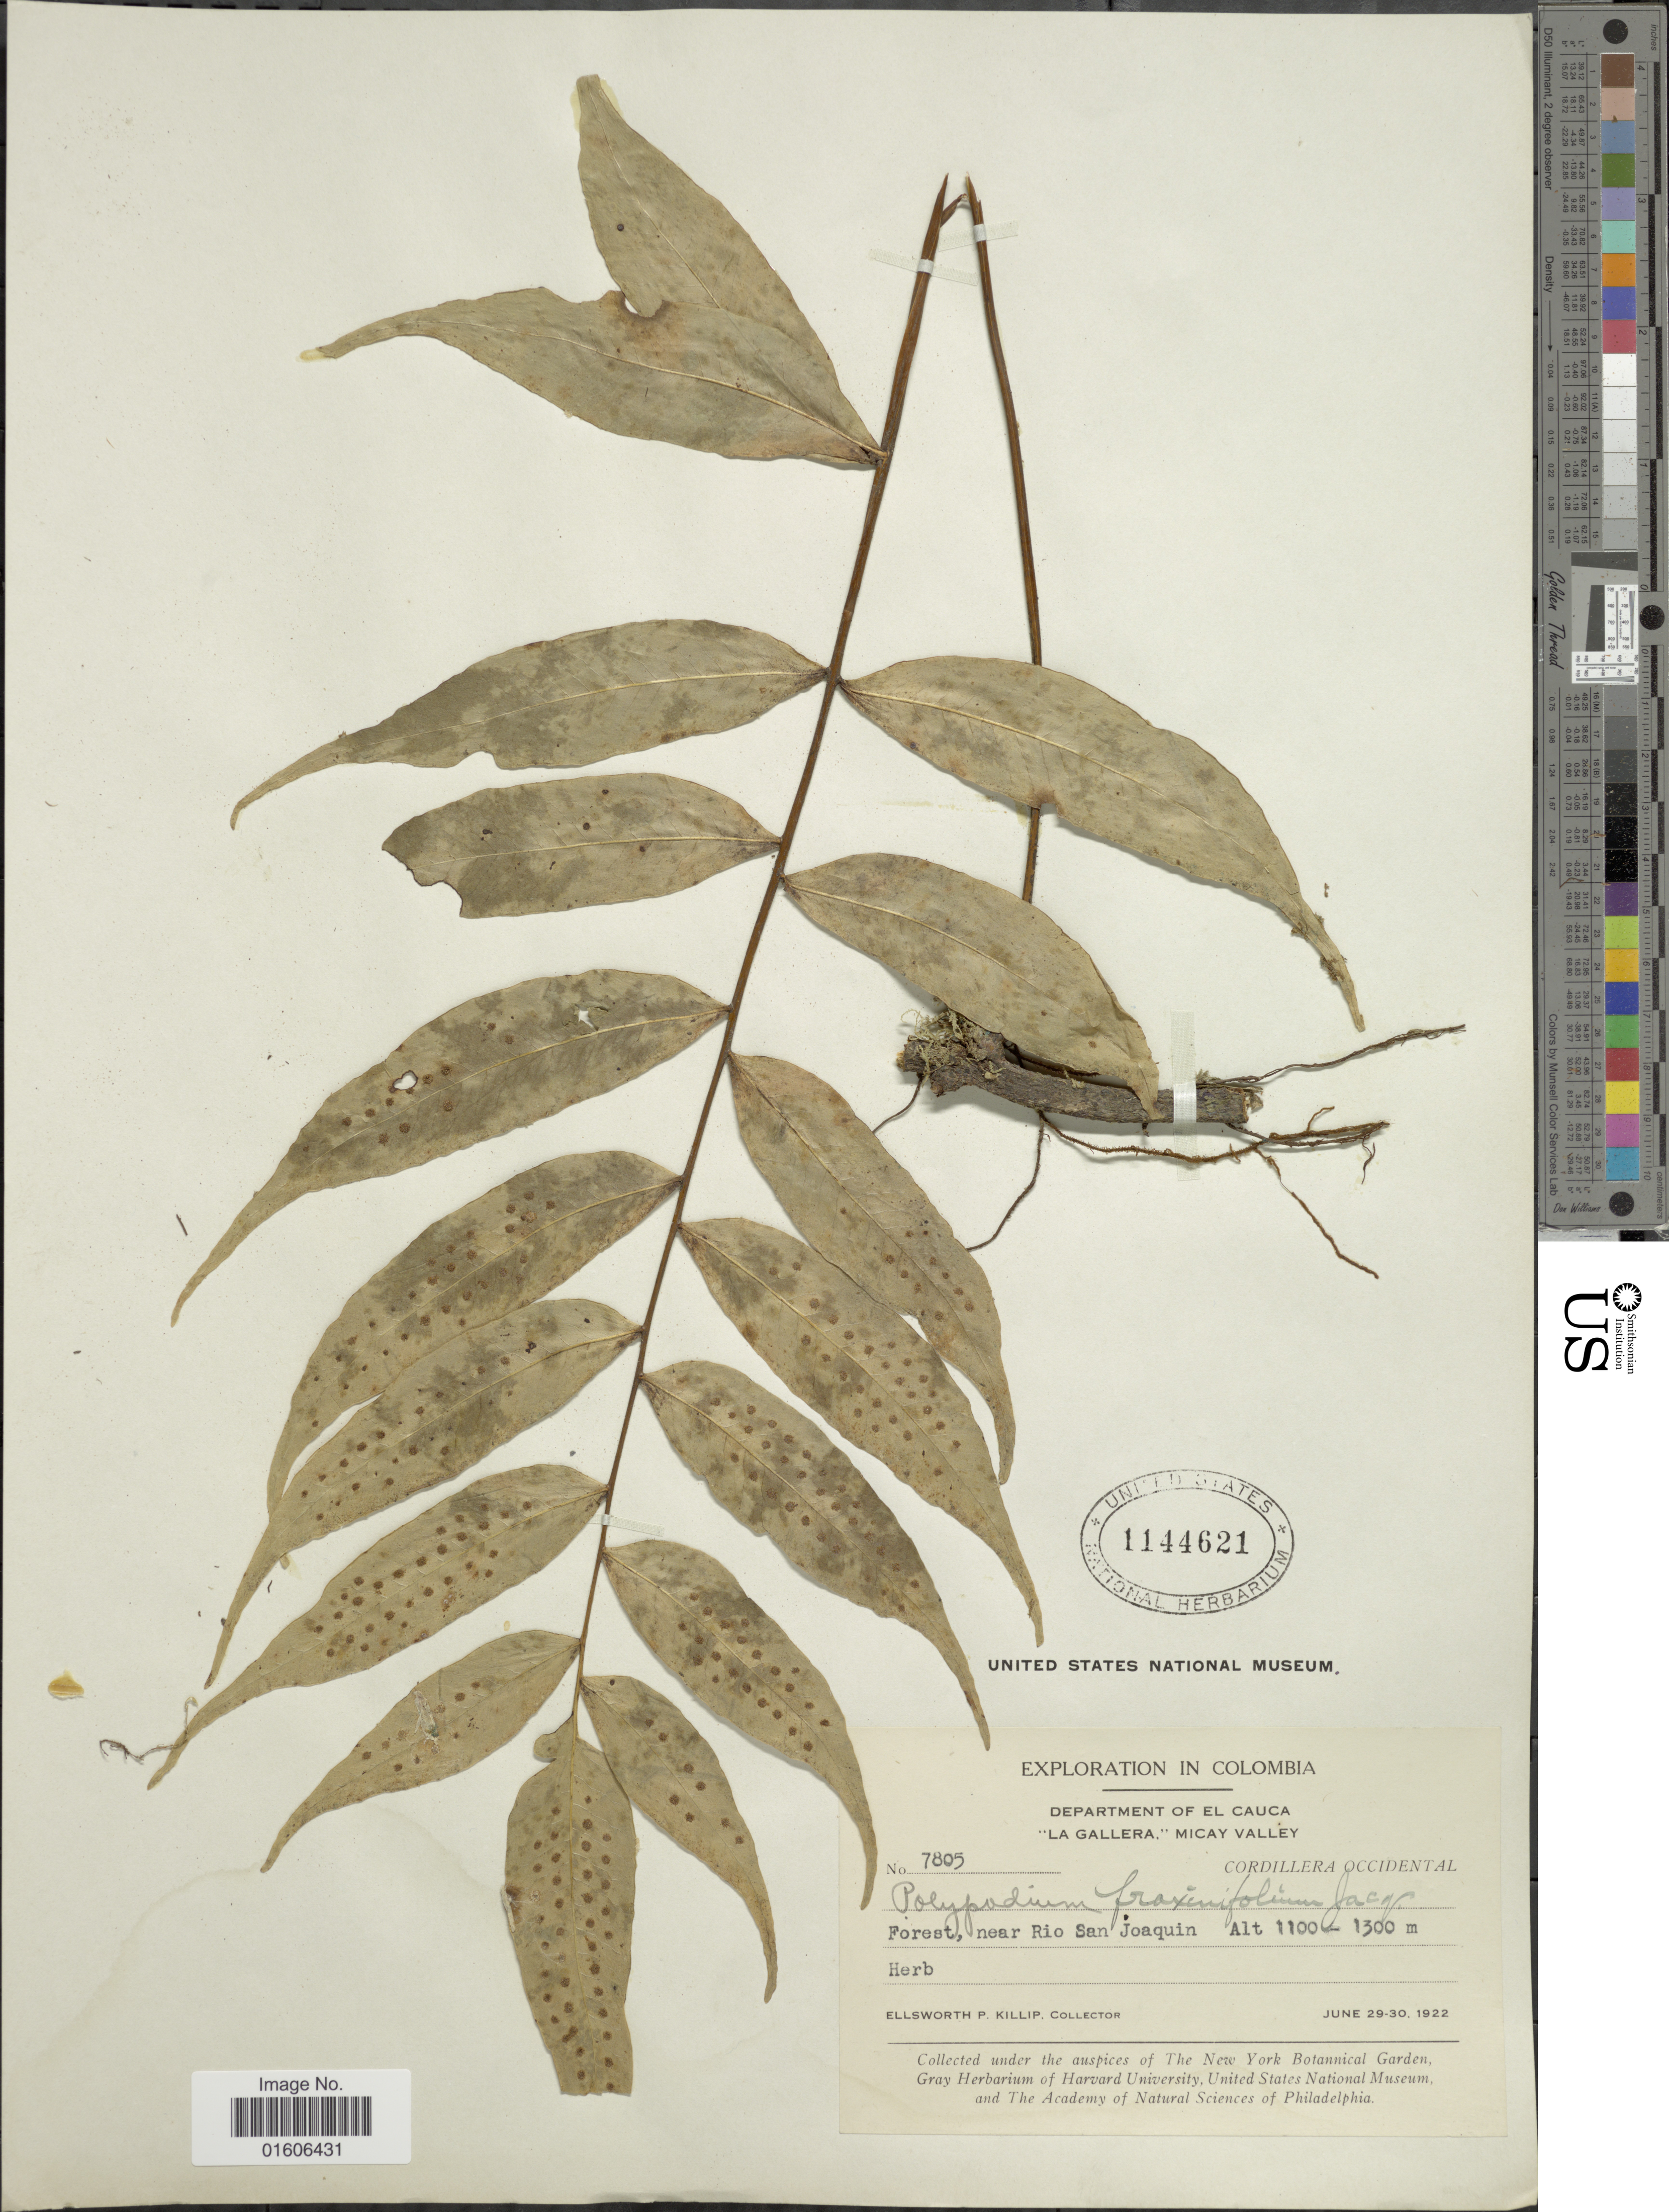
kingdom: Plantae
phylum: Tracheophyta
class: Polypodiopsida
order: Polypodiales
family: Polypodiaceae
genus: Serpocaulon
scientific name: Serpocaulon fraxinifolium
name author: (Jacq.) A.R. Sm.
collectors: E. P. Killip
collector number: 7805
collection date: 1922-06-29/1922-06-30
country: Colombia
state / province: Cauca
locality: Department of El Cauca. "La Gallera", Micay Valley. Cordillera Occidental. Forest, near Rio San Joaquin.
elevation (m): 1100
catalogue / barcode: US 1144621